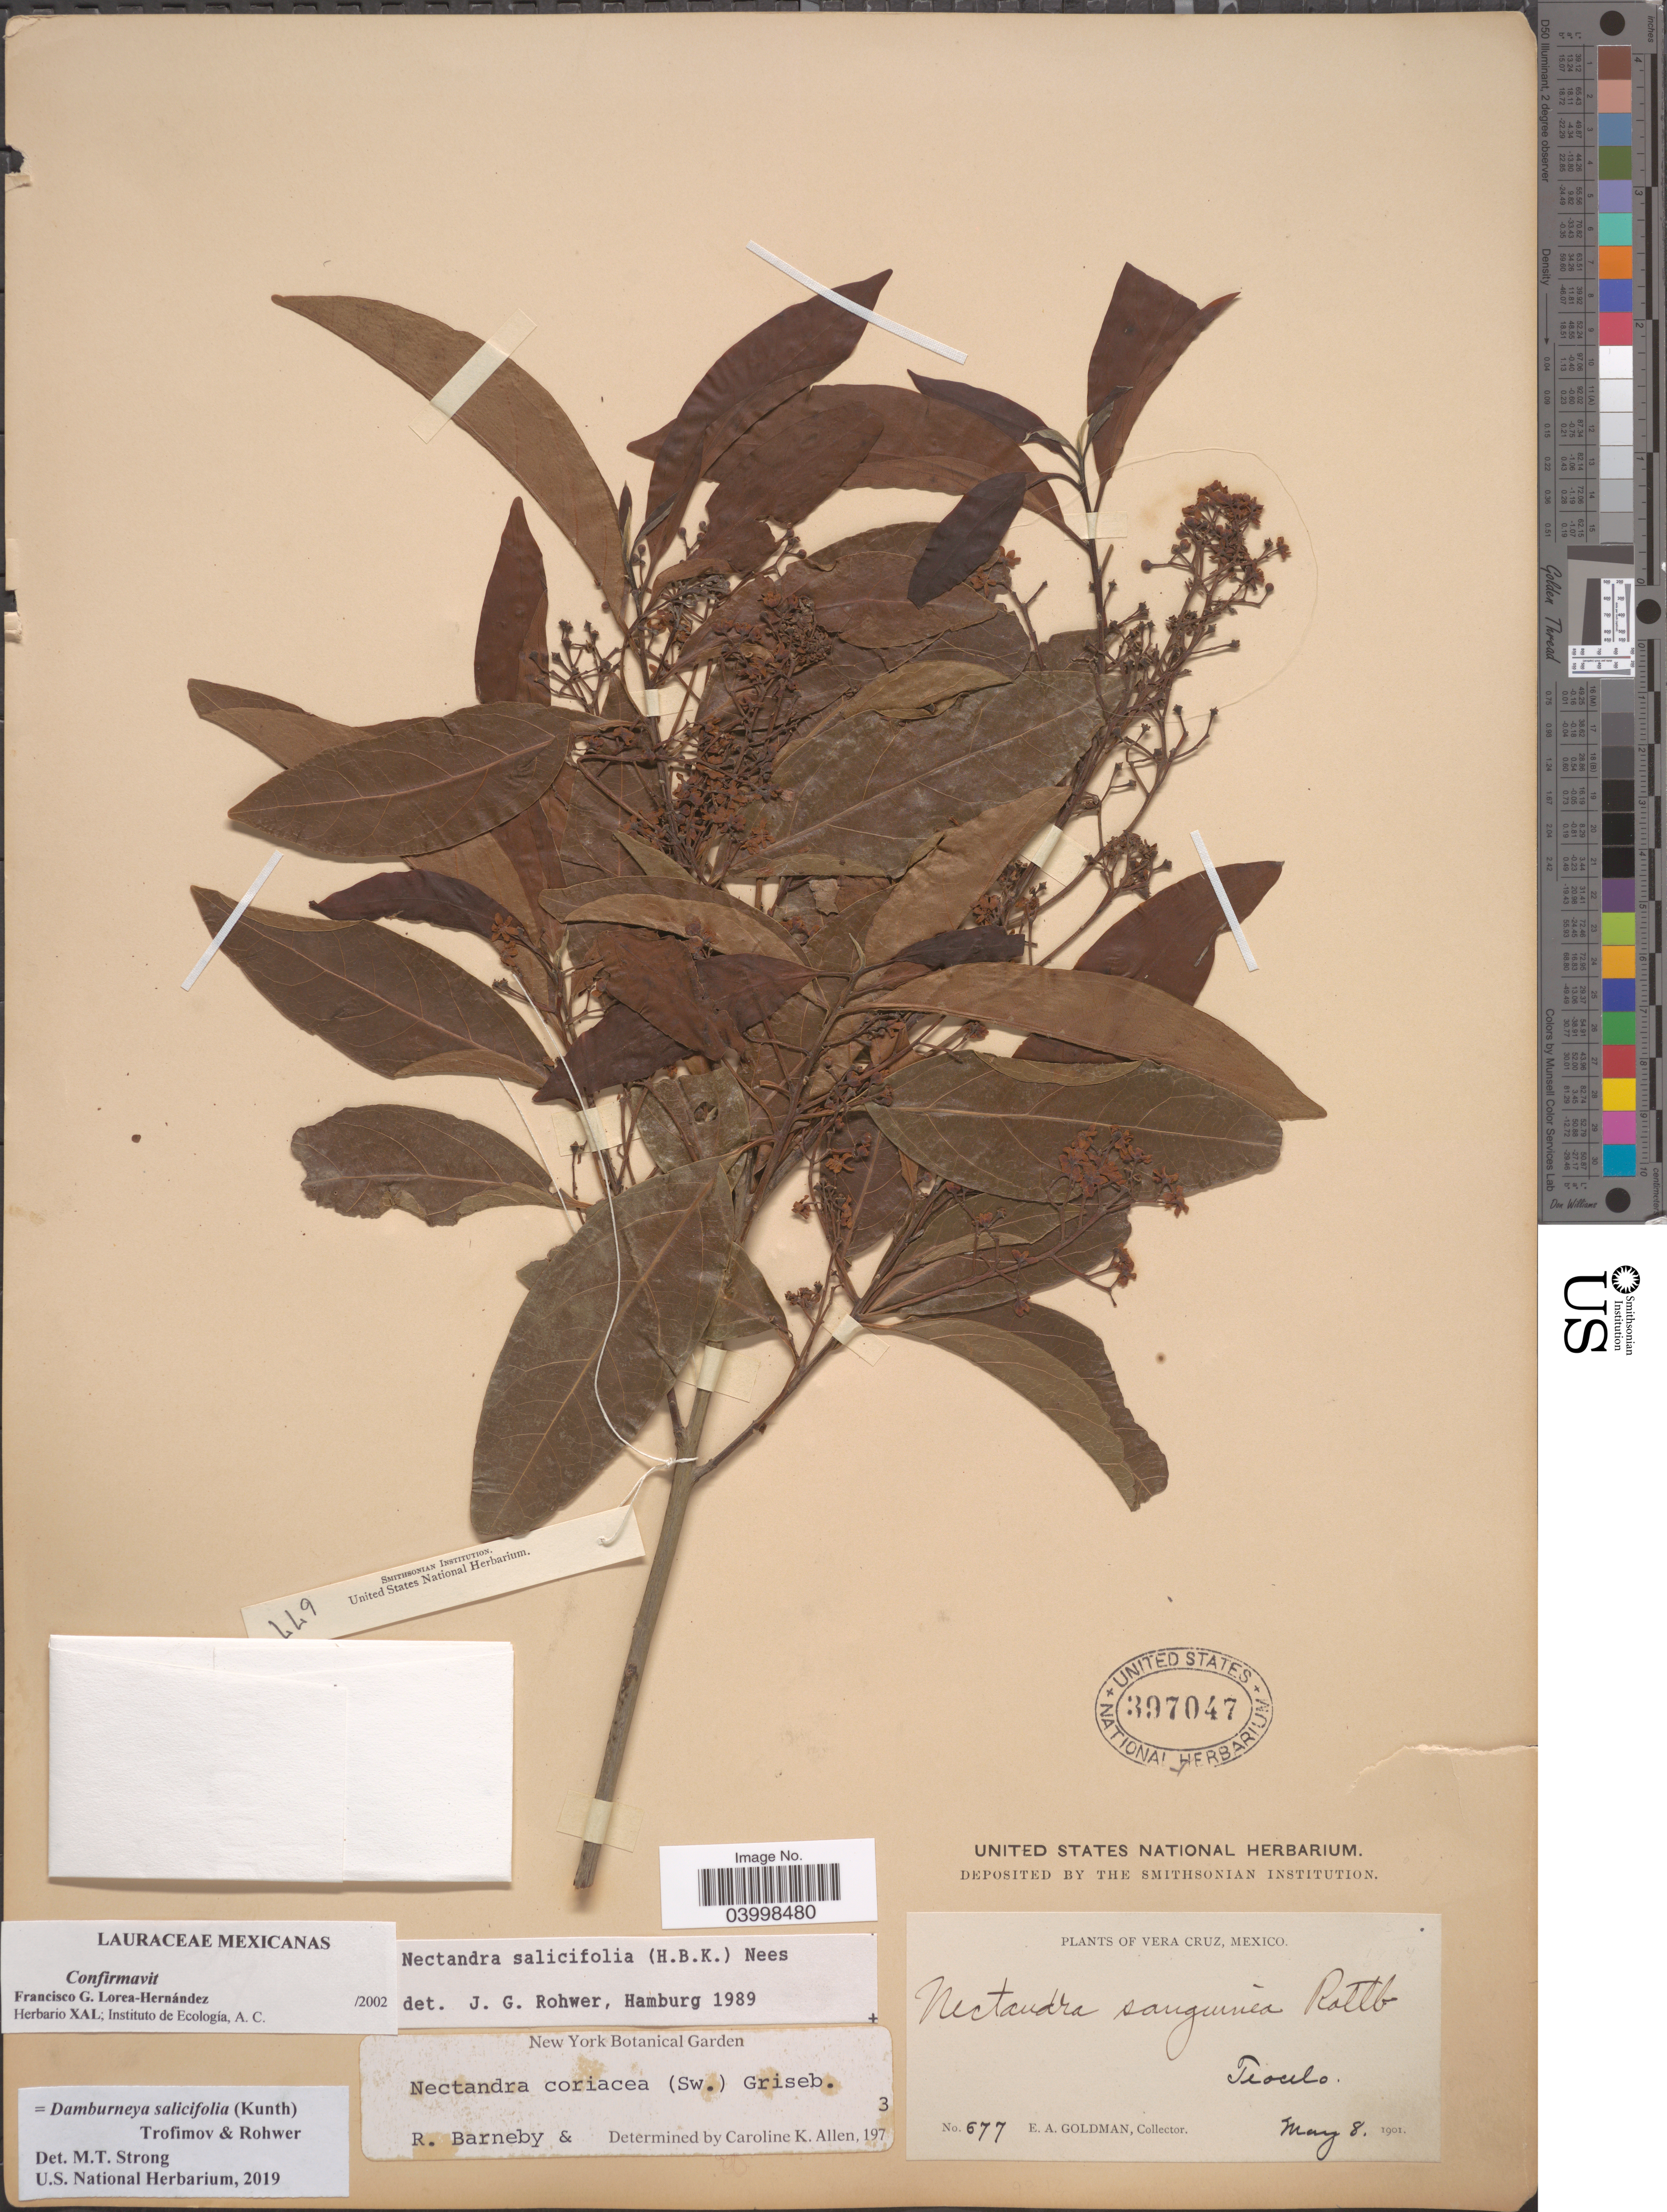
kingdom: Plantae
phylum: Tracheophyta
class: Magnoliopsida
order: Laurales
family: Lauraceae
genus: Damburneya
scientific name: Damburneya salicifolia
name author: (Kunth) Trofimov & Rohwer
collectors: E. A. Goldman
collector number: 677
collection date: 1901-05-08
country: Mexico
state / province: Veracruz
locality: Vera Cruz. Teocelo.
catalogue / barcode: US 397047